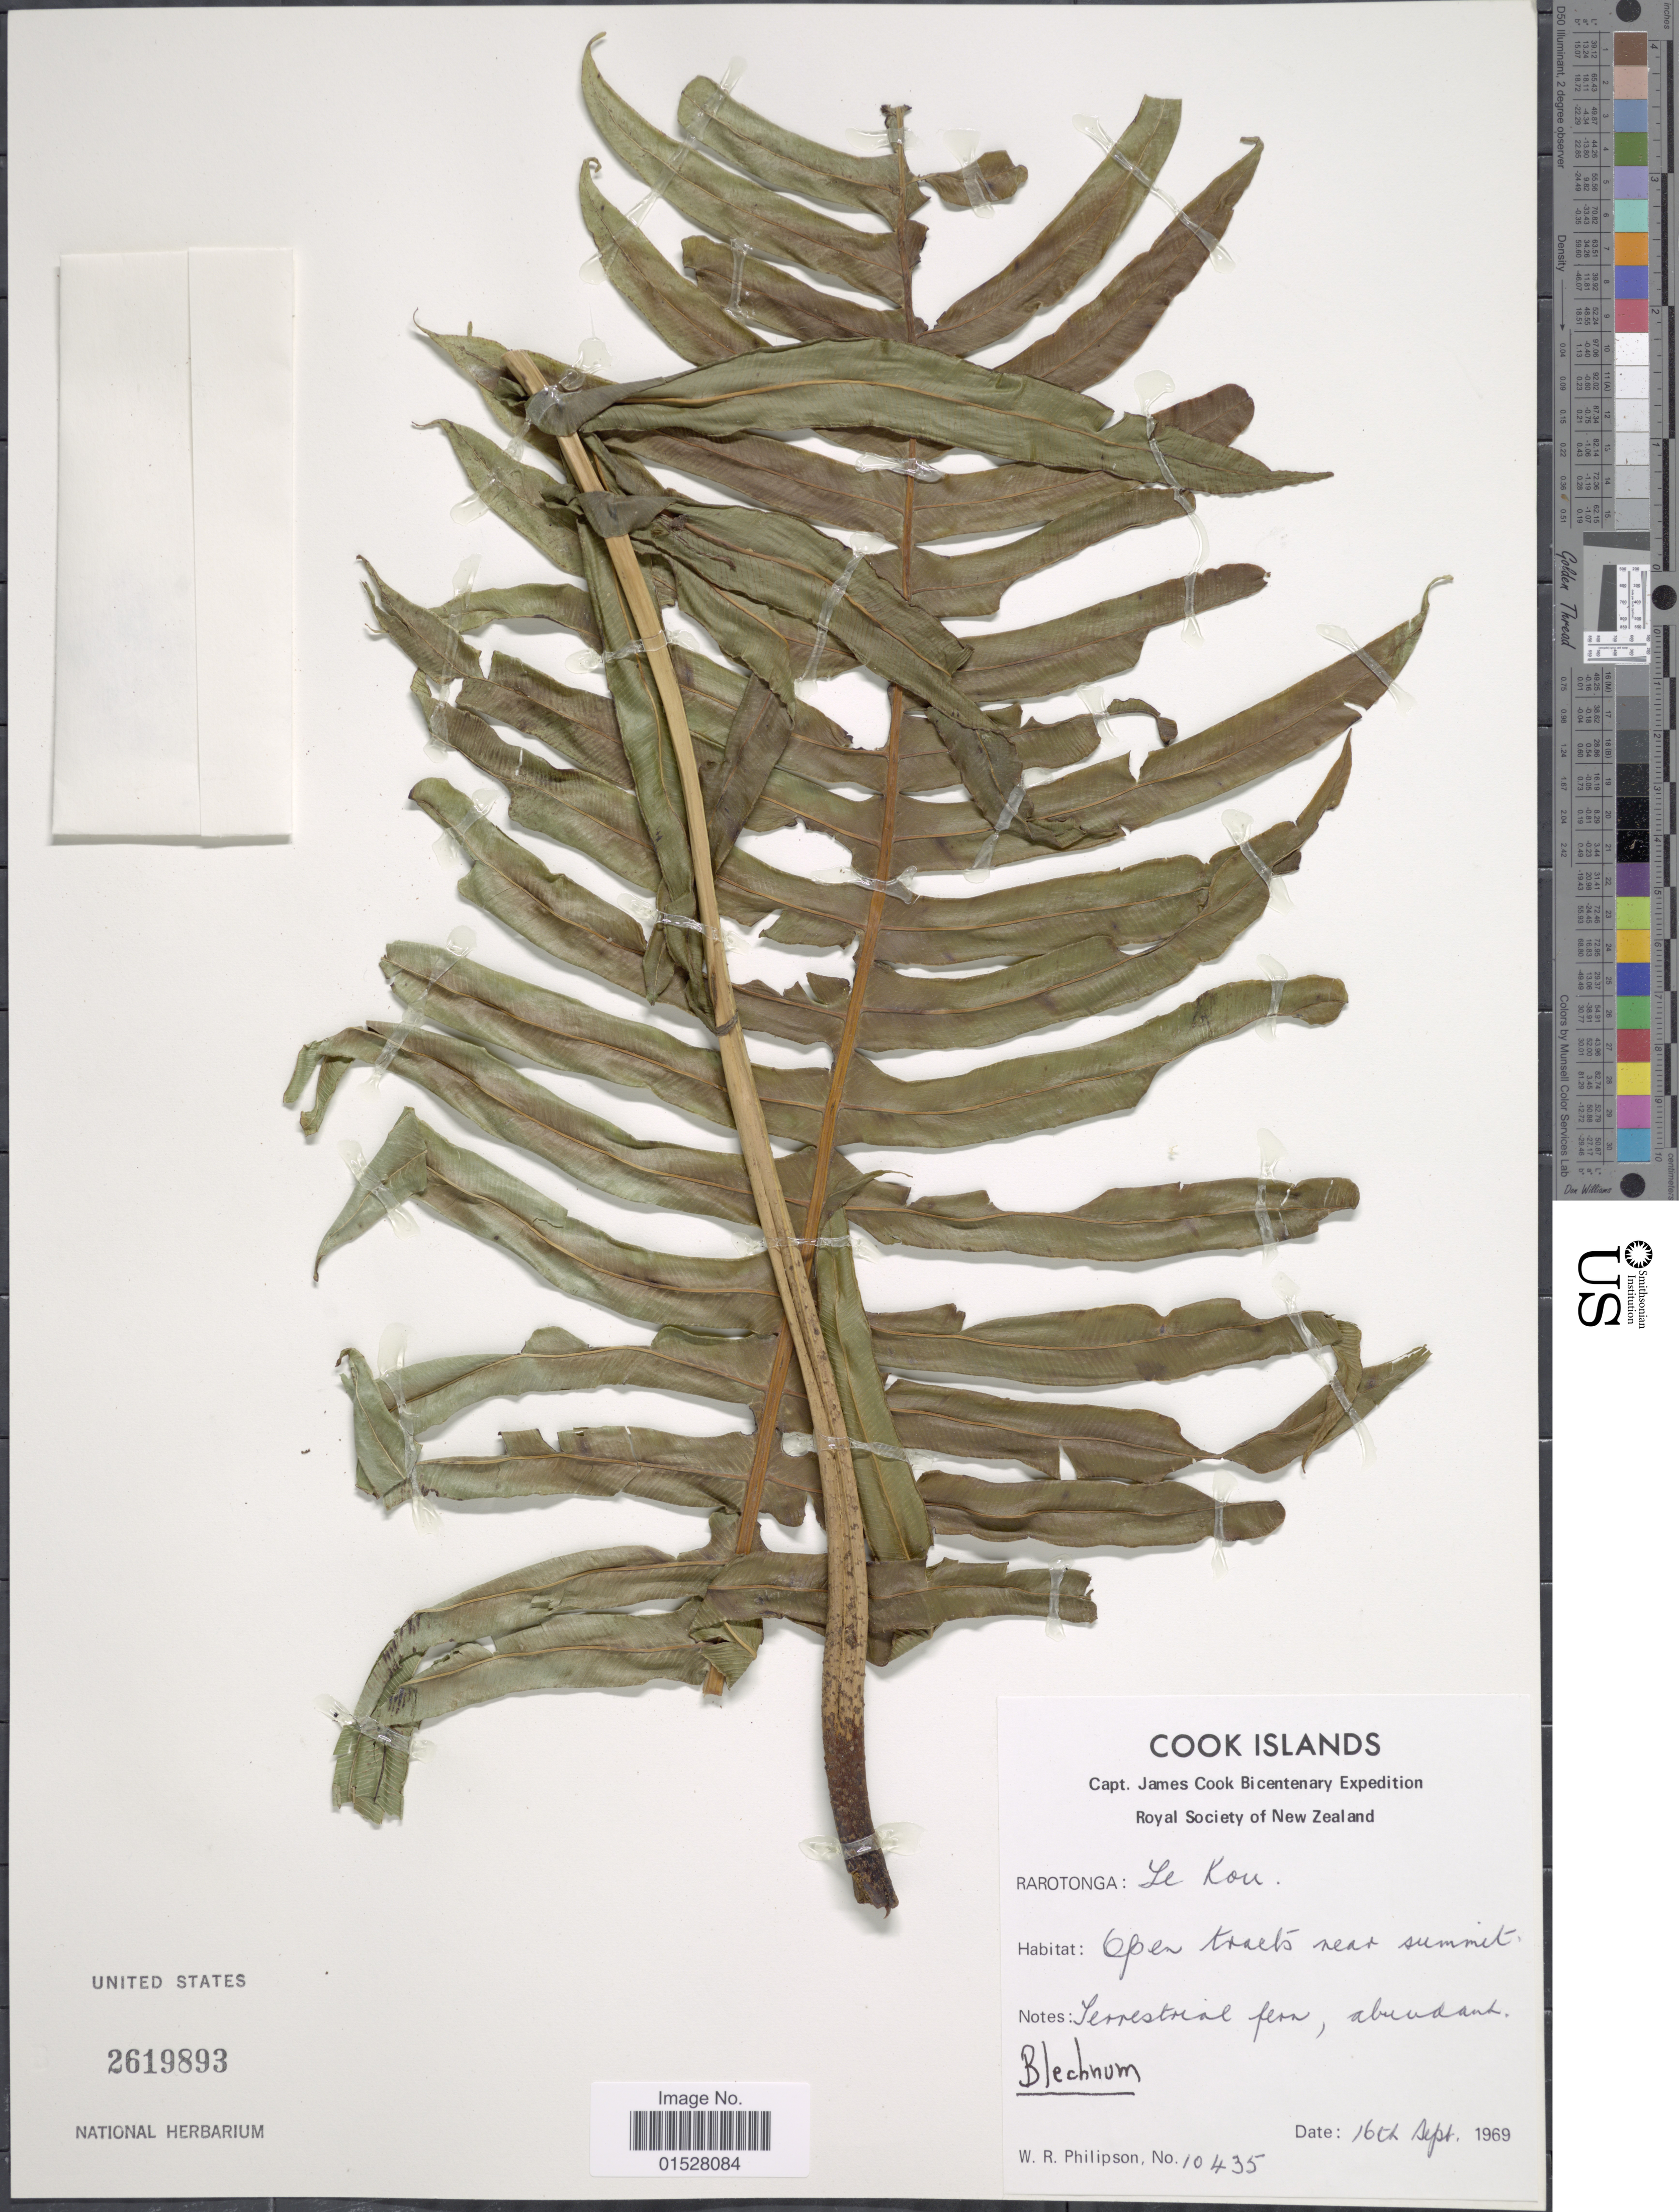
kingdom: Plantae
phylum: Tracheophyta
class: Polypodiopsida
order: Polypodiales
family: Blechnaceae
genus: Blechnum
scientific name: Blechnum vulcanicum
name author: (Blume) Kuhn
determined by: Florence, J.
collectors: W. R. Philipson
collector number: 10435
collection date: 1969-09-16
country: Cook Islands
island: Rarotonga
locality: Rarotonga: Le Kou, open streets near summit.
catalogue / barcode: US 2619893